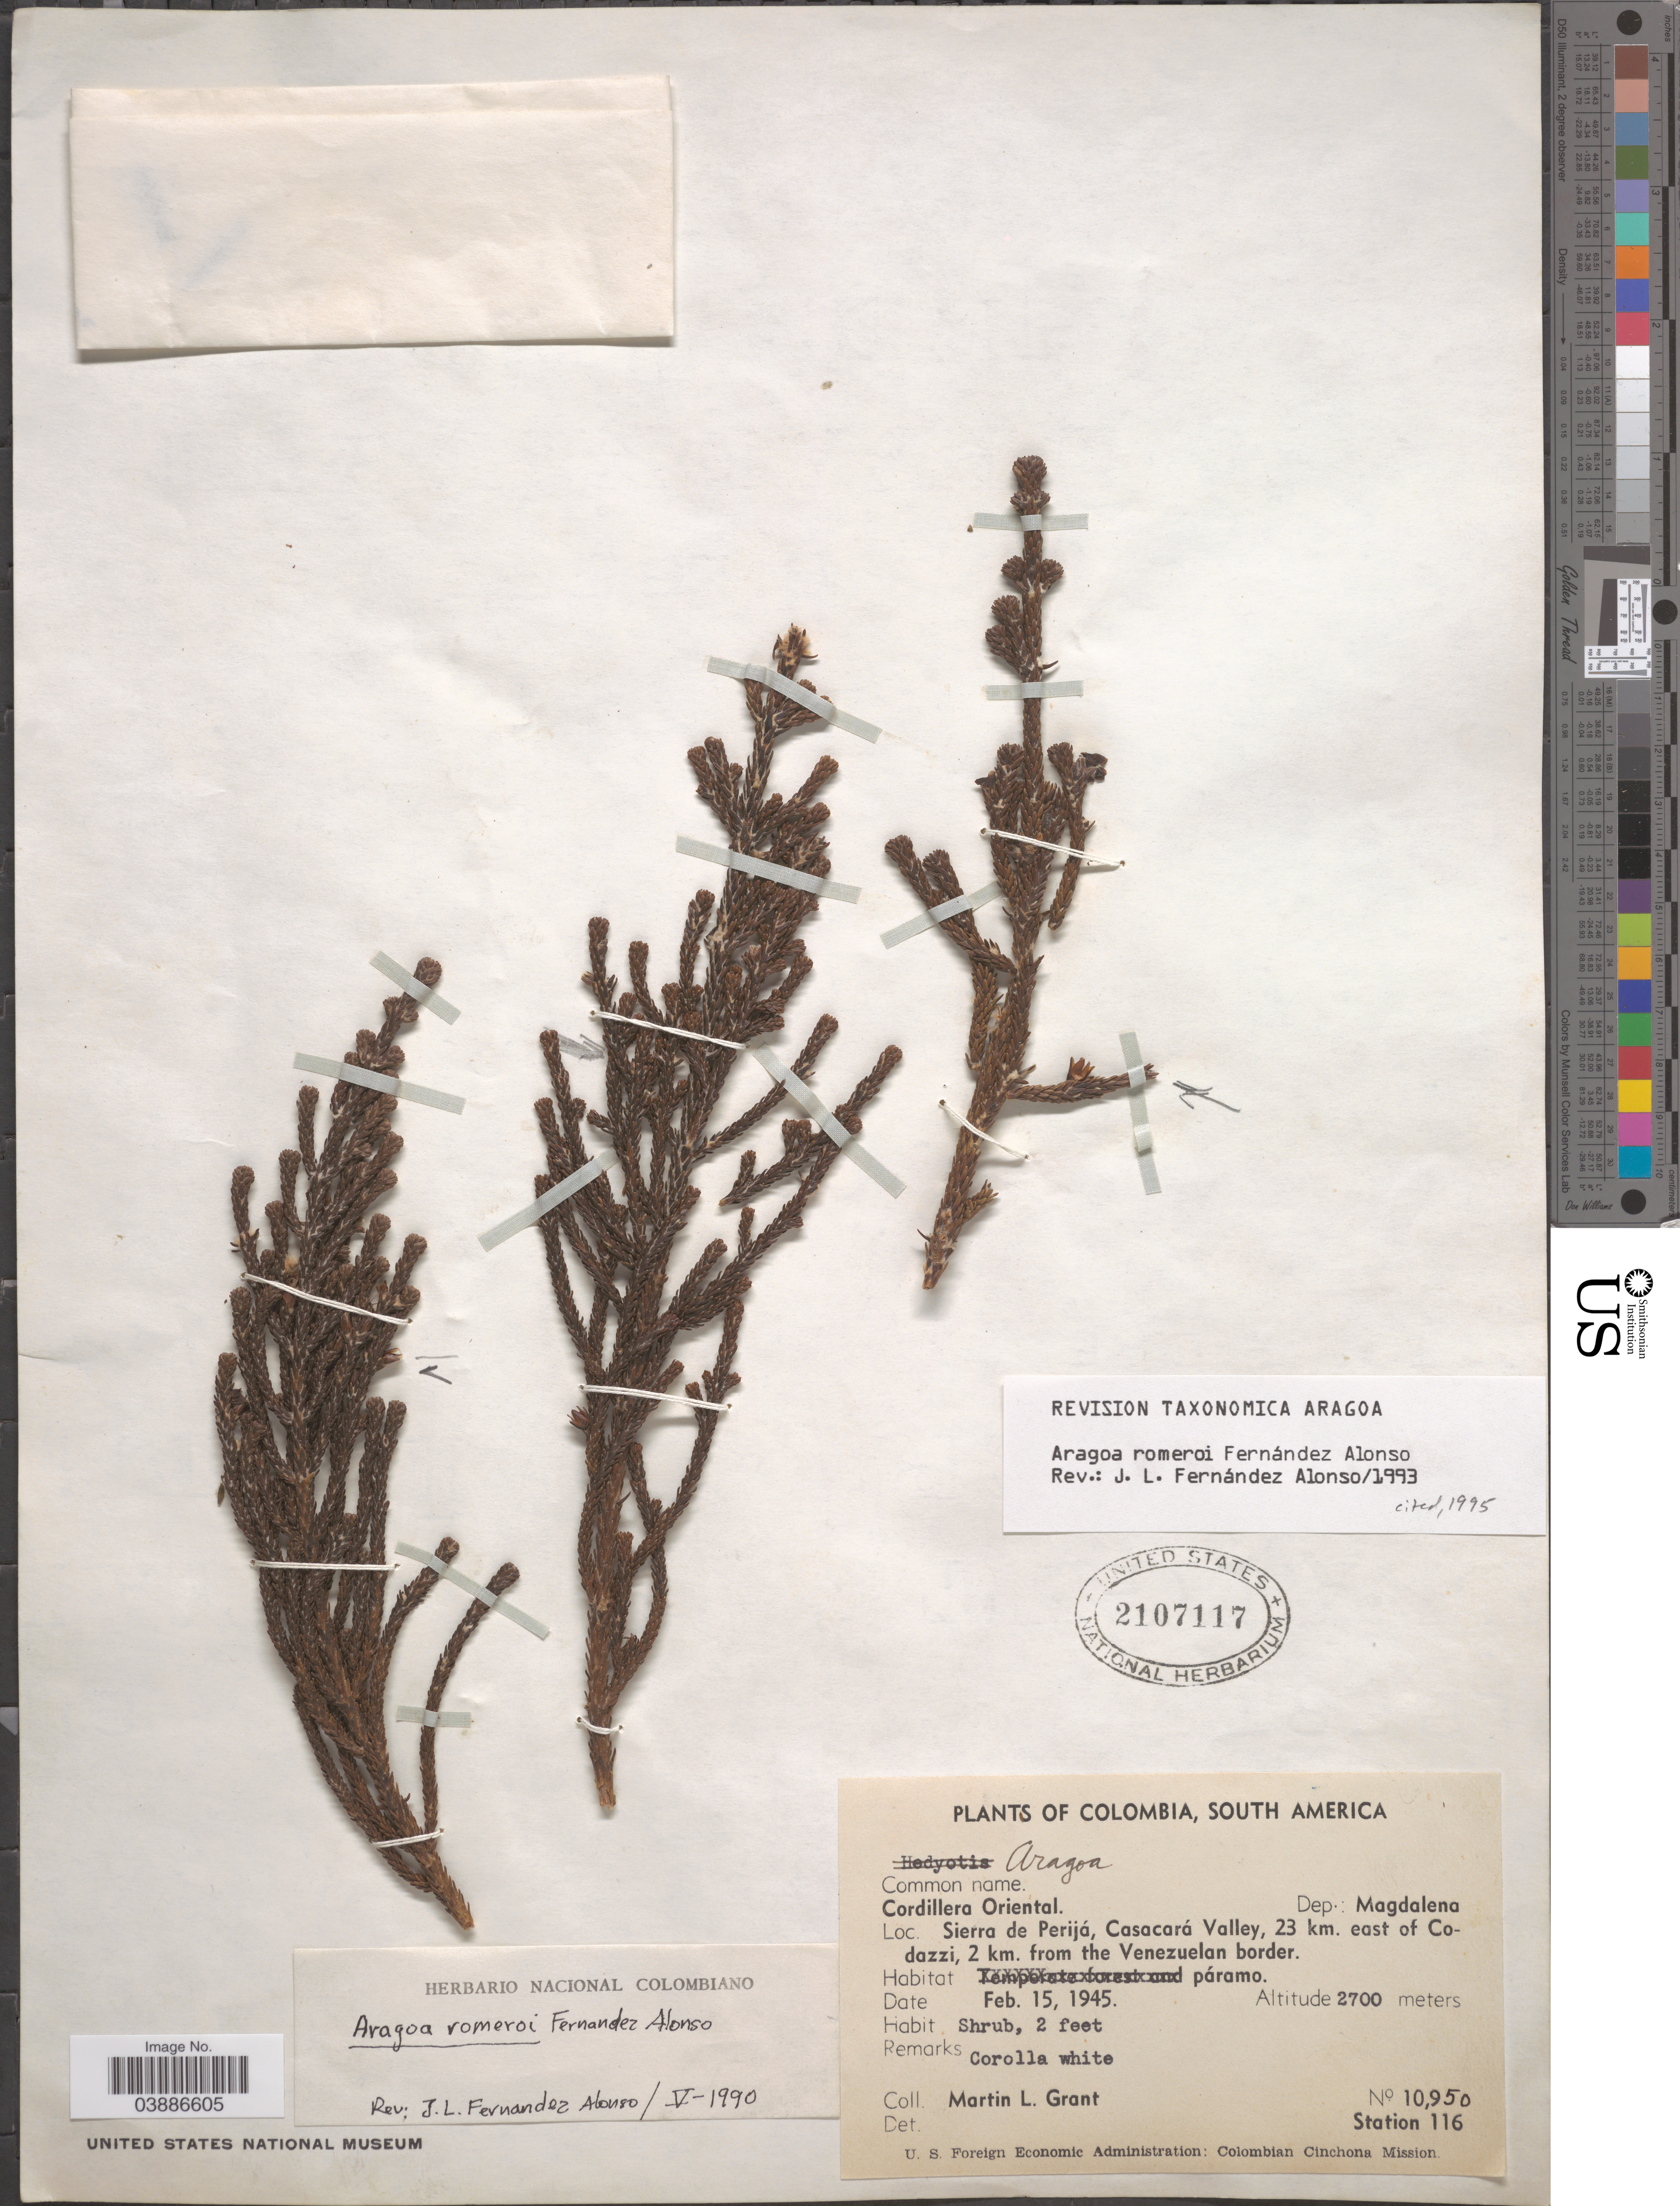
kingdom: Plantae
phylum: Tracheophyta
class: Magnoliopsida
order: Lamiales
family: Plantaginaceae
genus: Aragoa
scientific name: Aragoa romeroi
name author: Fern. Alonso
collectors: M. L. Grant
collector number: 10950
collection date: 1945-02-15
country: Colombia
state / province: Magdalena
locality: Cordillera Oriental. Dep.: Magdalena. Sierra de Perijá, Casacará Valley, 23 km. east of Codazzi, 2 km. from the Venezuelan border. Station 116.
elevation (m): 2700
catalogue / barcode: US 2107117